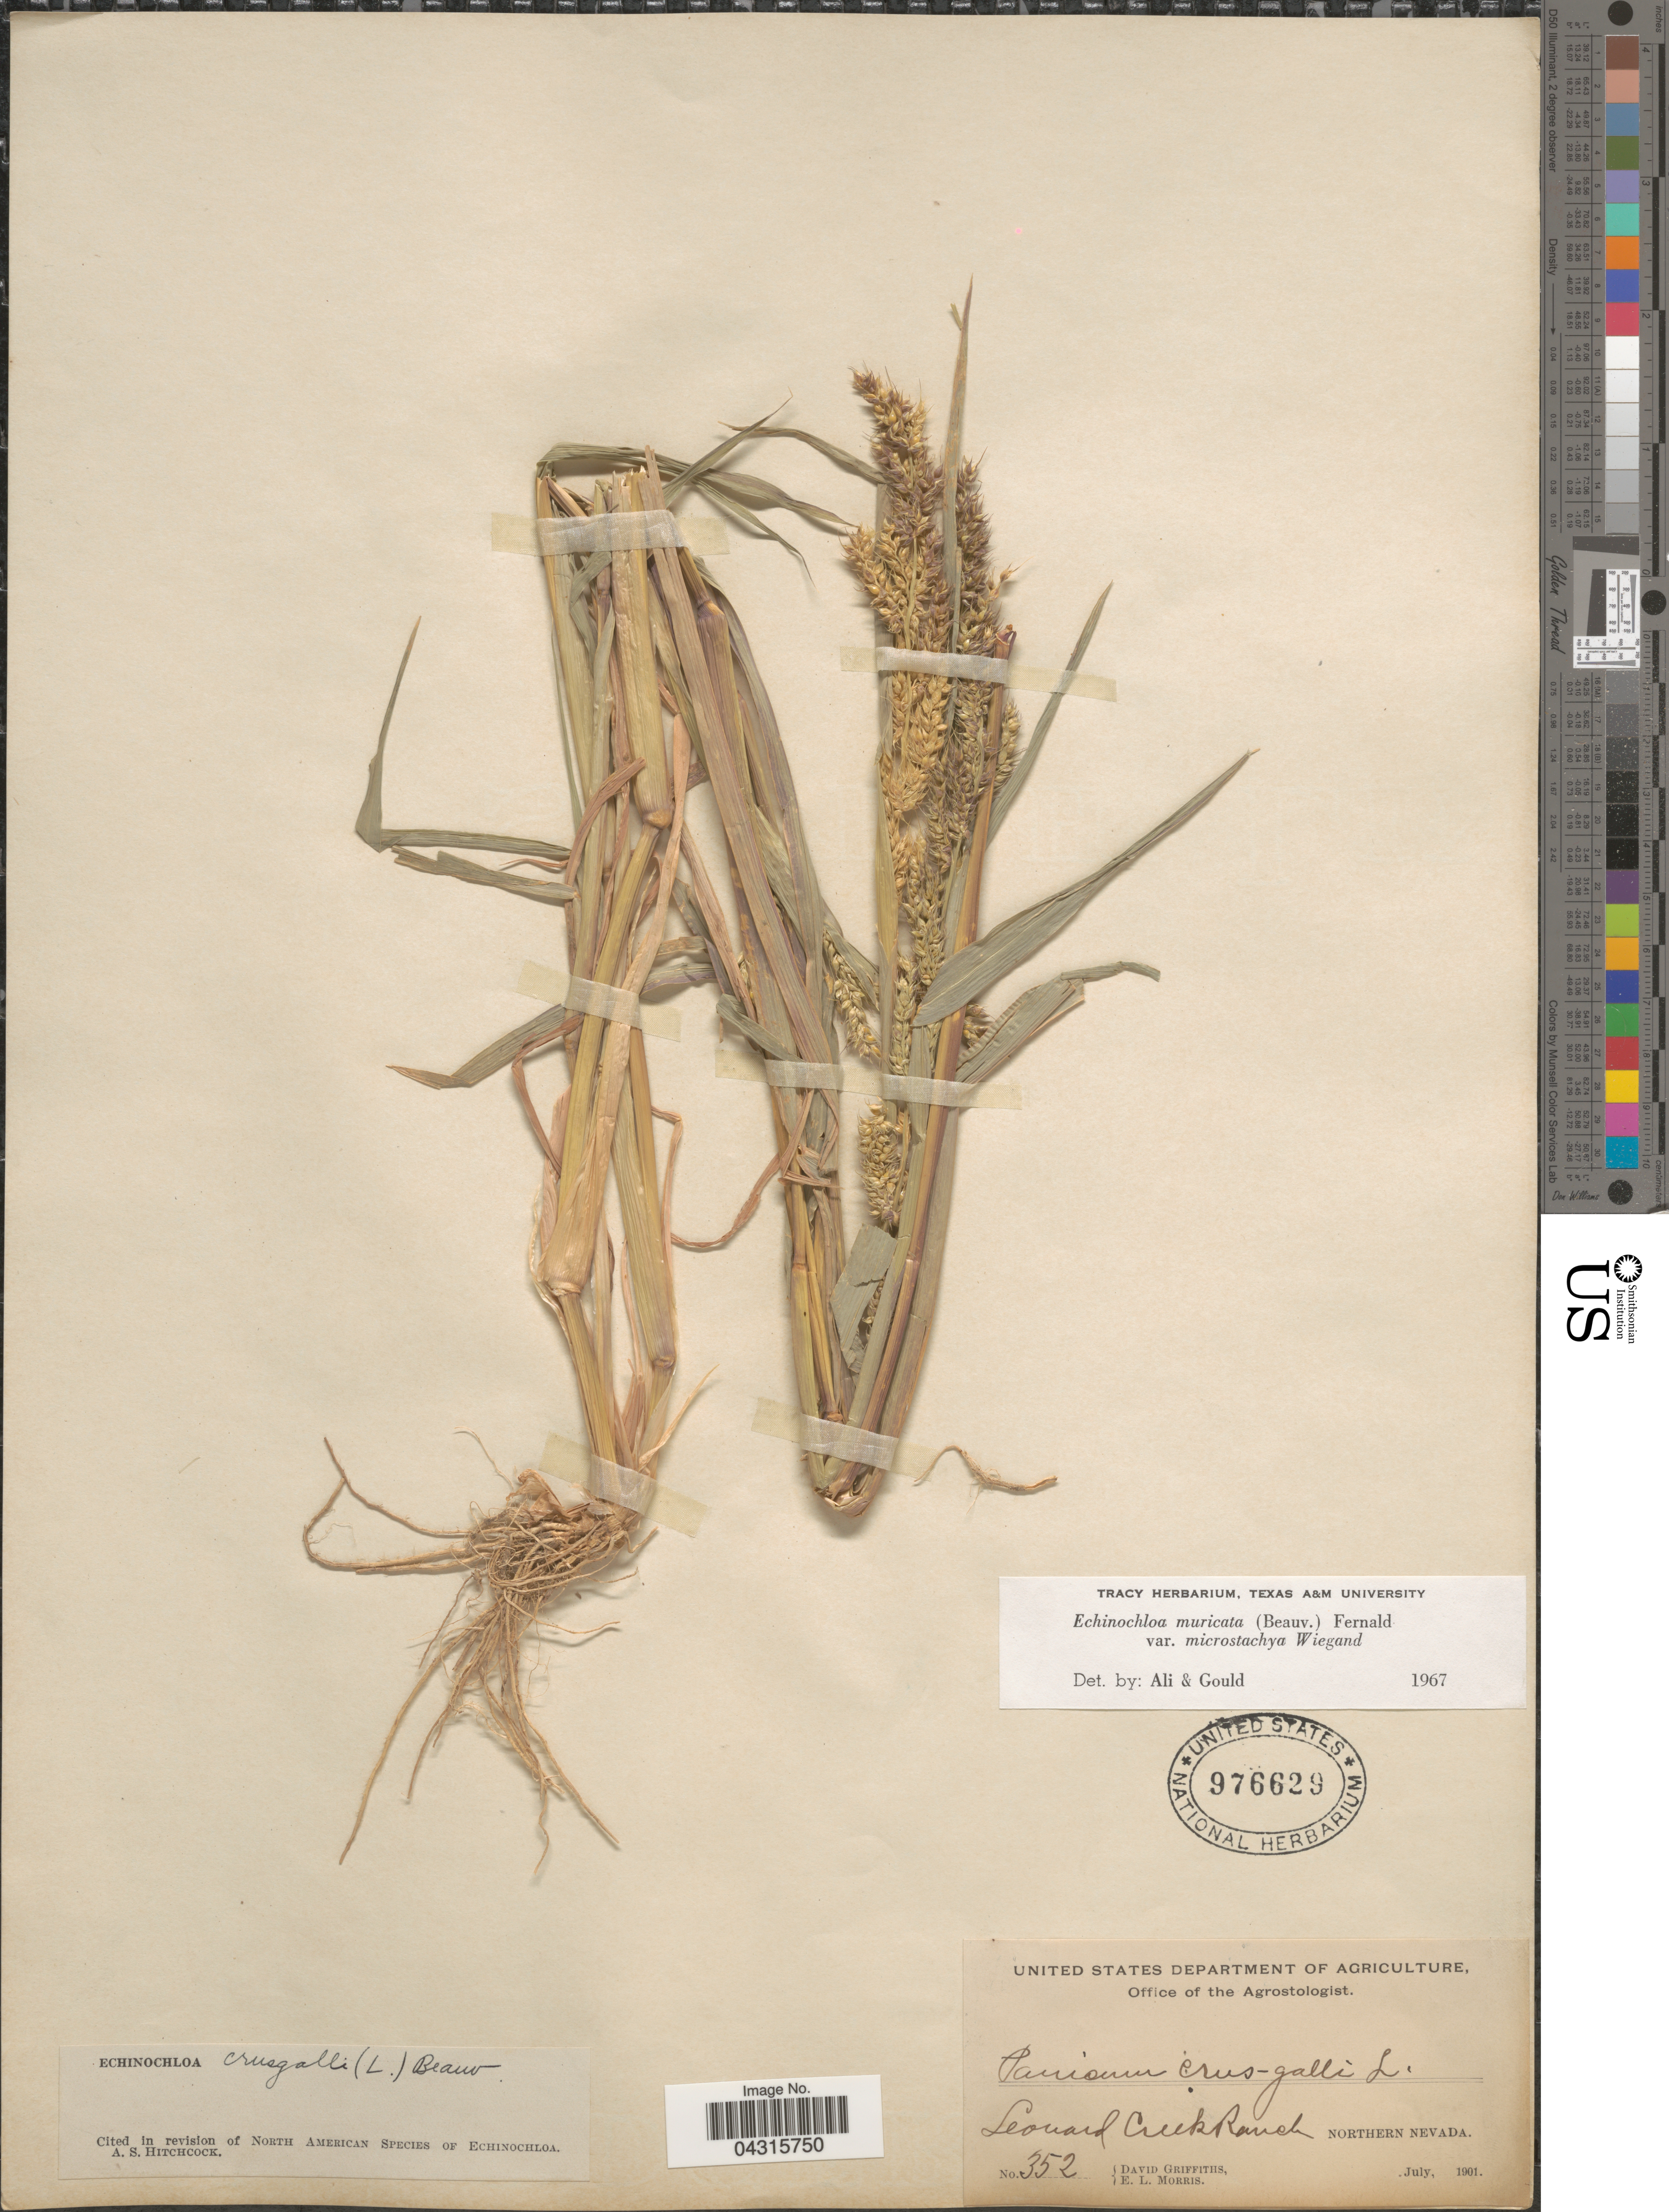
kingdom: Plantae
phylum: Tracheophyta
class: Liliopsida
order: Poales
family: Poaceae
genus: Echinochloa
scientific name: Echinochloa muricata var. microstachya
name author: Wiegand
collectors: D. Griffiths & E. Morris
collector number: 352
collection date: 1901-07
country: United States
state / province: Nevada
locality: Leonard Creek Ranch. Northern Nevada.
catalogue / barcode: US 976629